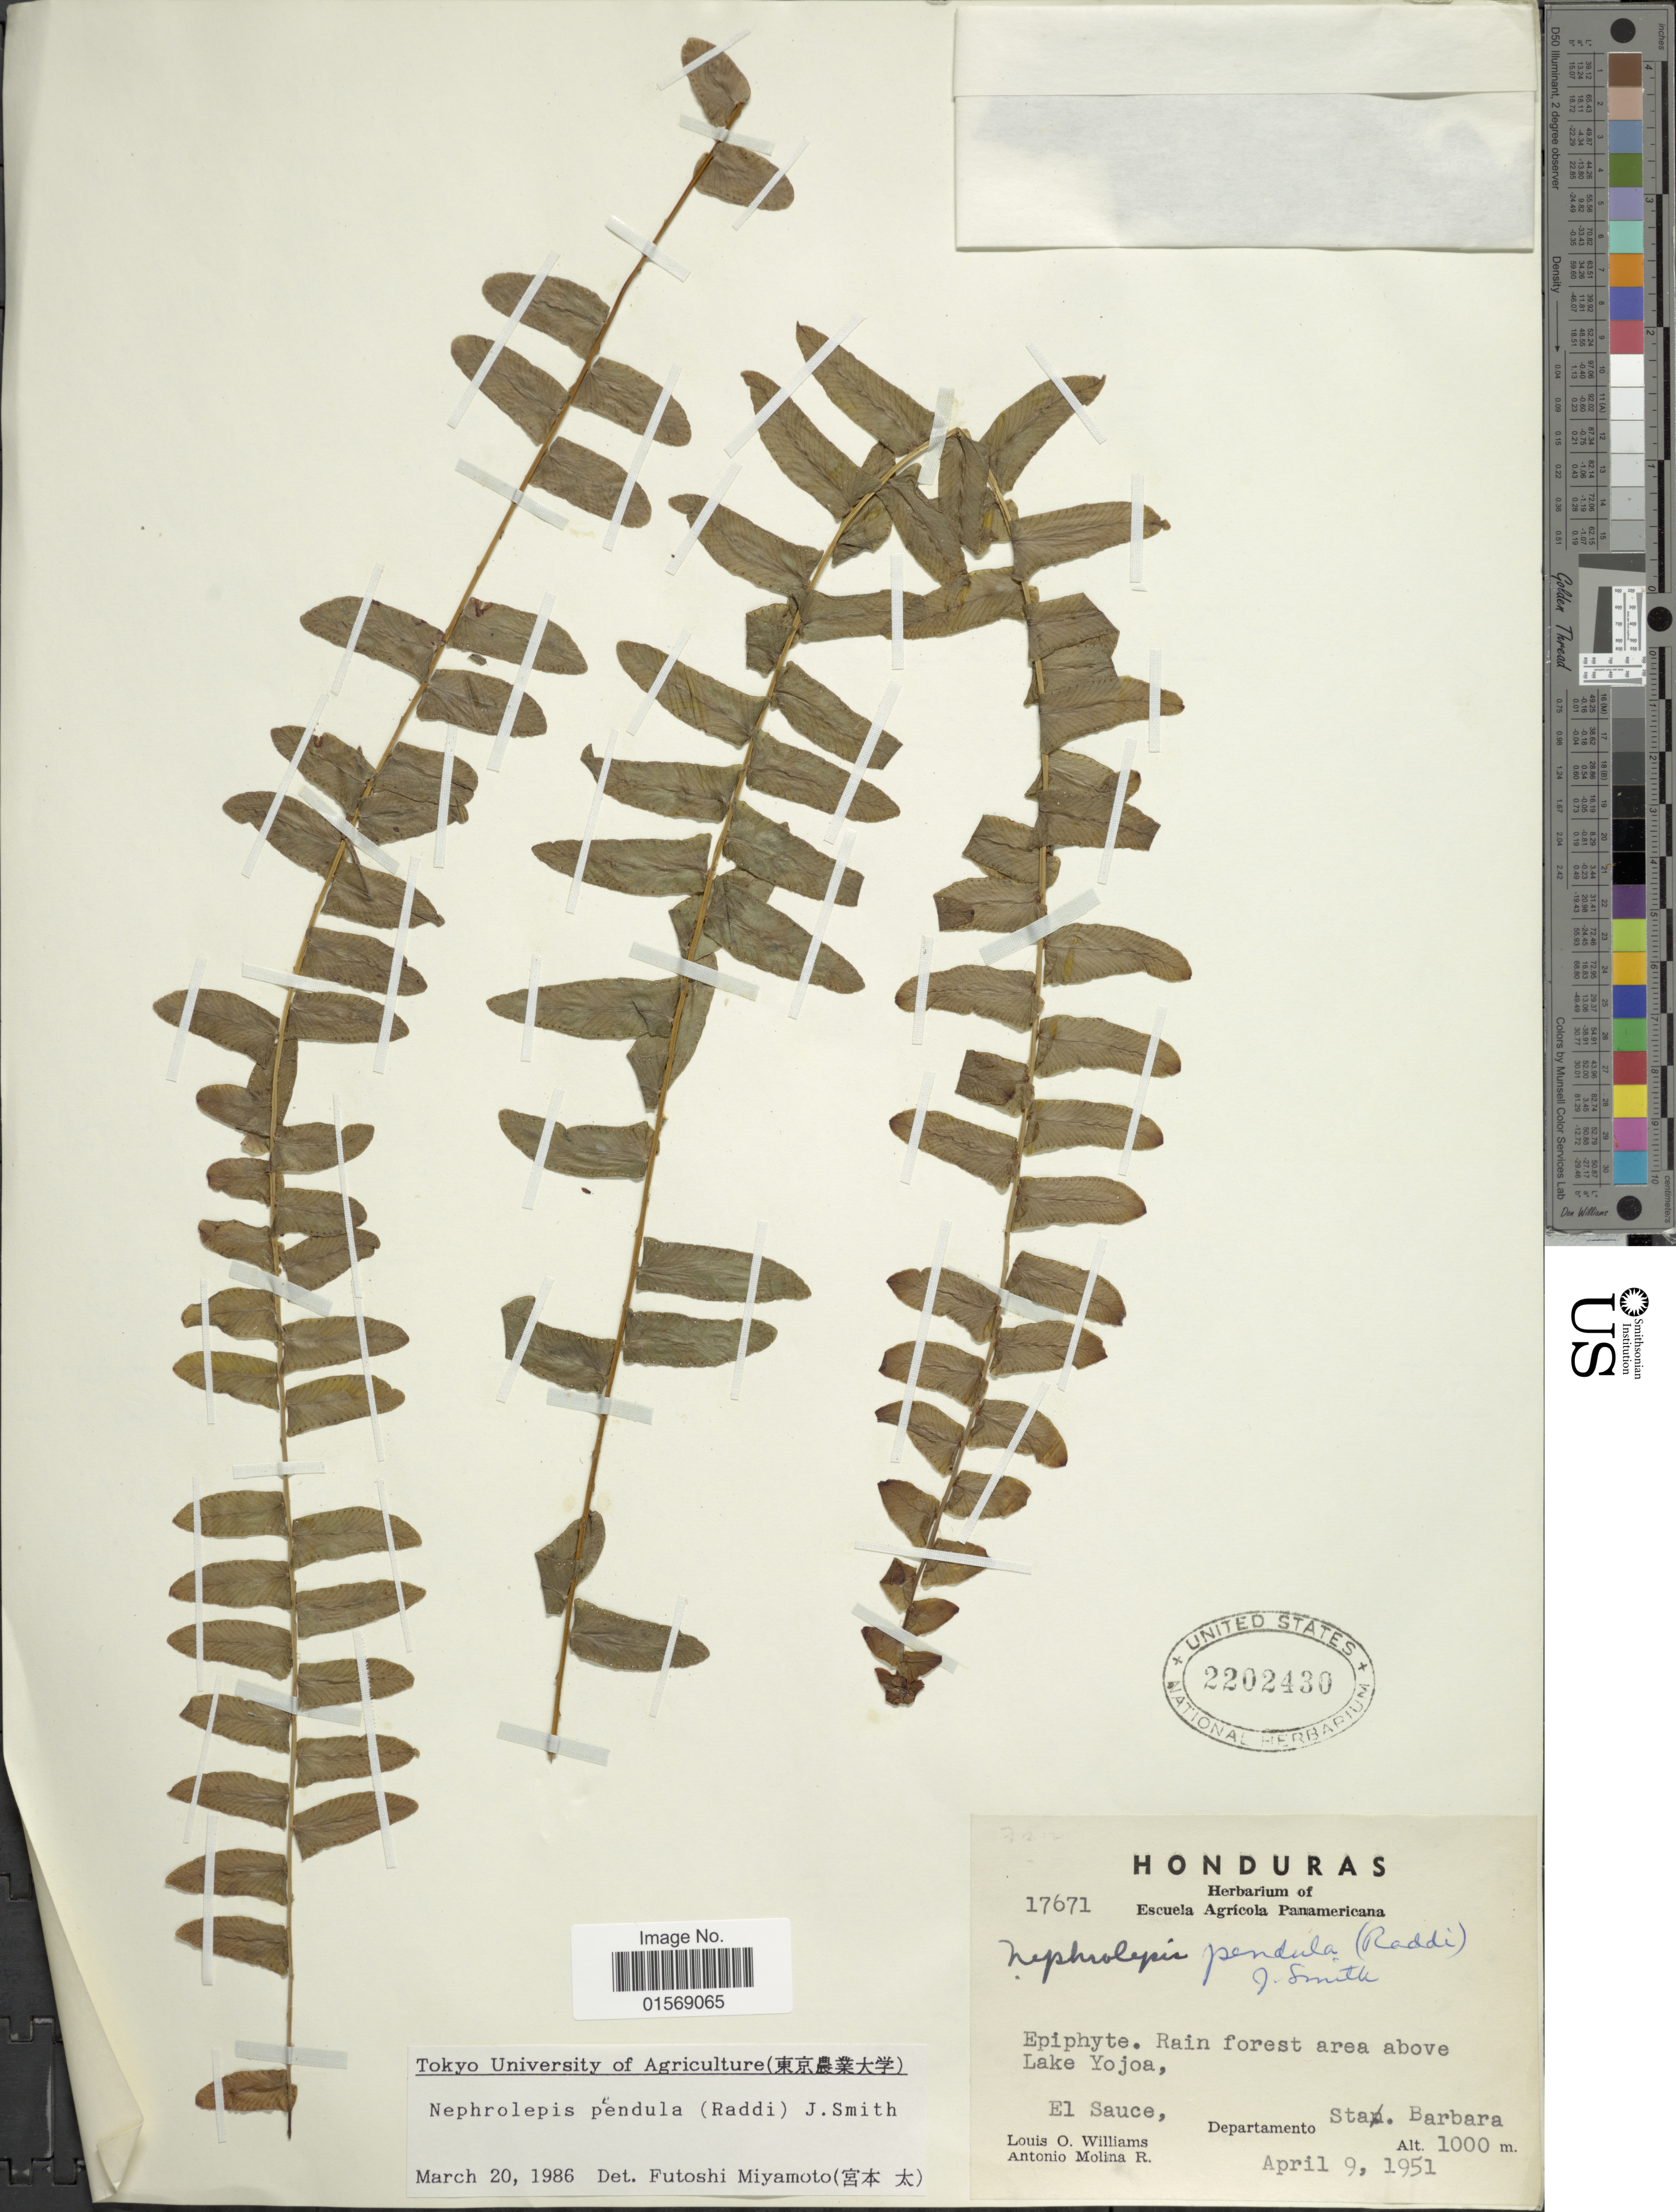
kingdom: Plantae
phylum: Tracheophyta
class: Polypodiopsida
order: Polypodiales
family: Nephrolepidaceae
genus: Nephrolepis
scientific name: Nephrolepis pendula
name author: (Raddi) J. Sm.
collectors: L. O. Williams & A. Molina R.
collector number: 17671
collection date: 1951-04-09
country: Honduras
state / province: Santa Bárbara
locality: Honduras. Rain forest area above Lake Yojoa. El Sauce, Departamento Sta. Barbara.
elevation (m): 1000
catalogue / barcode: US 2202430